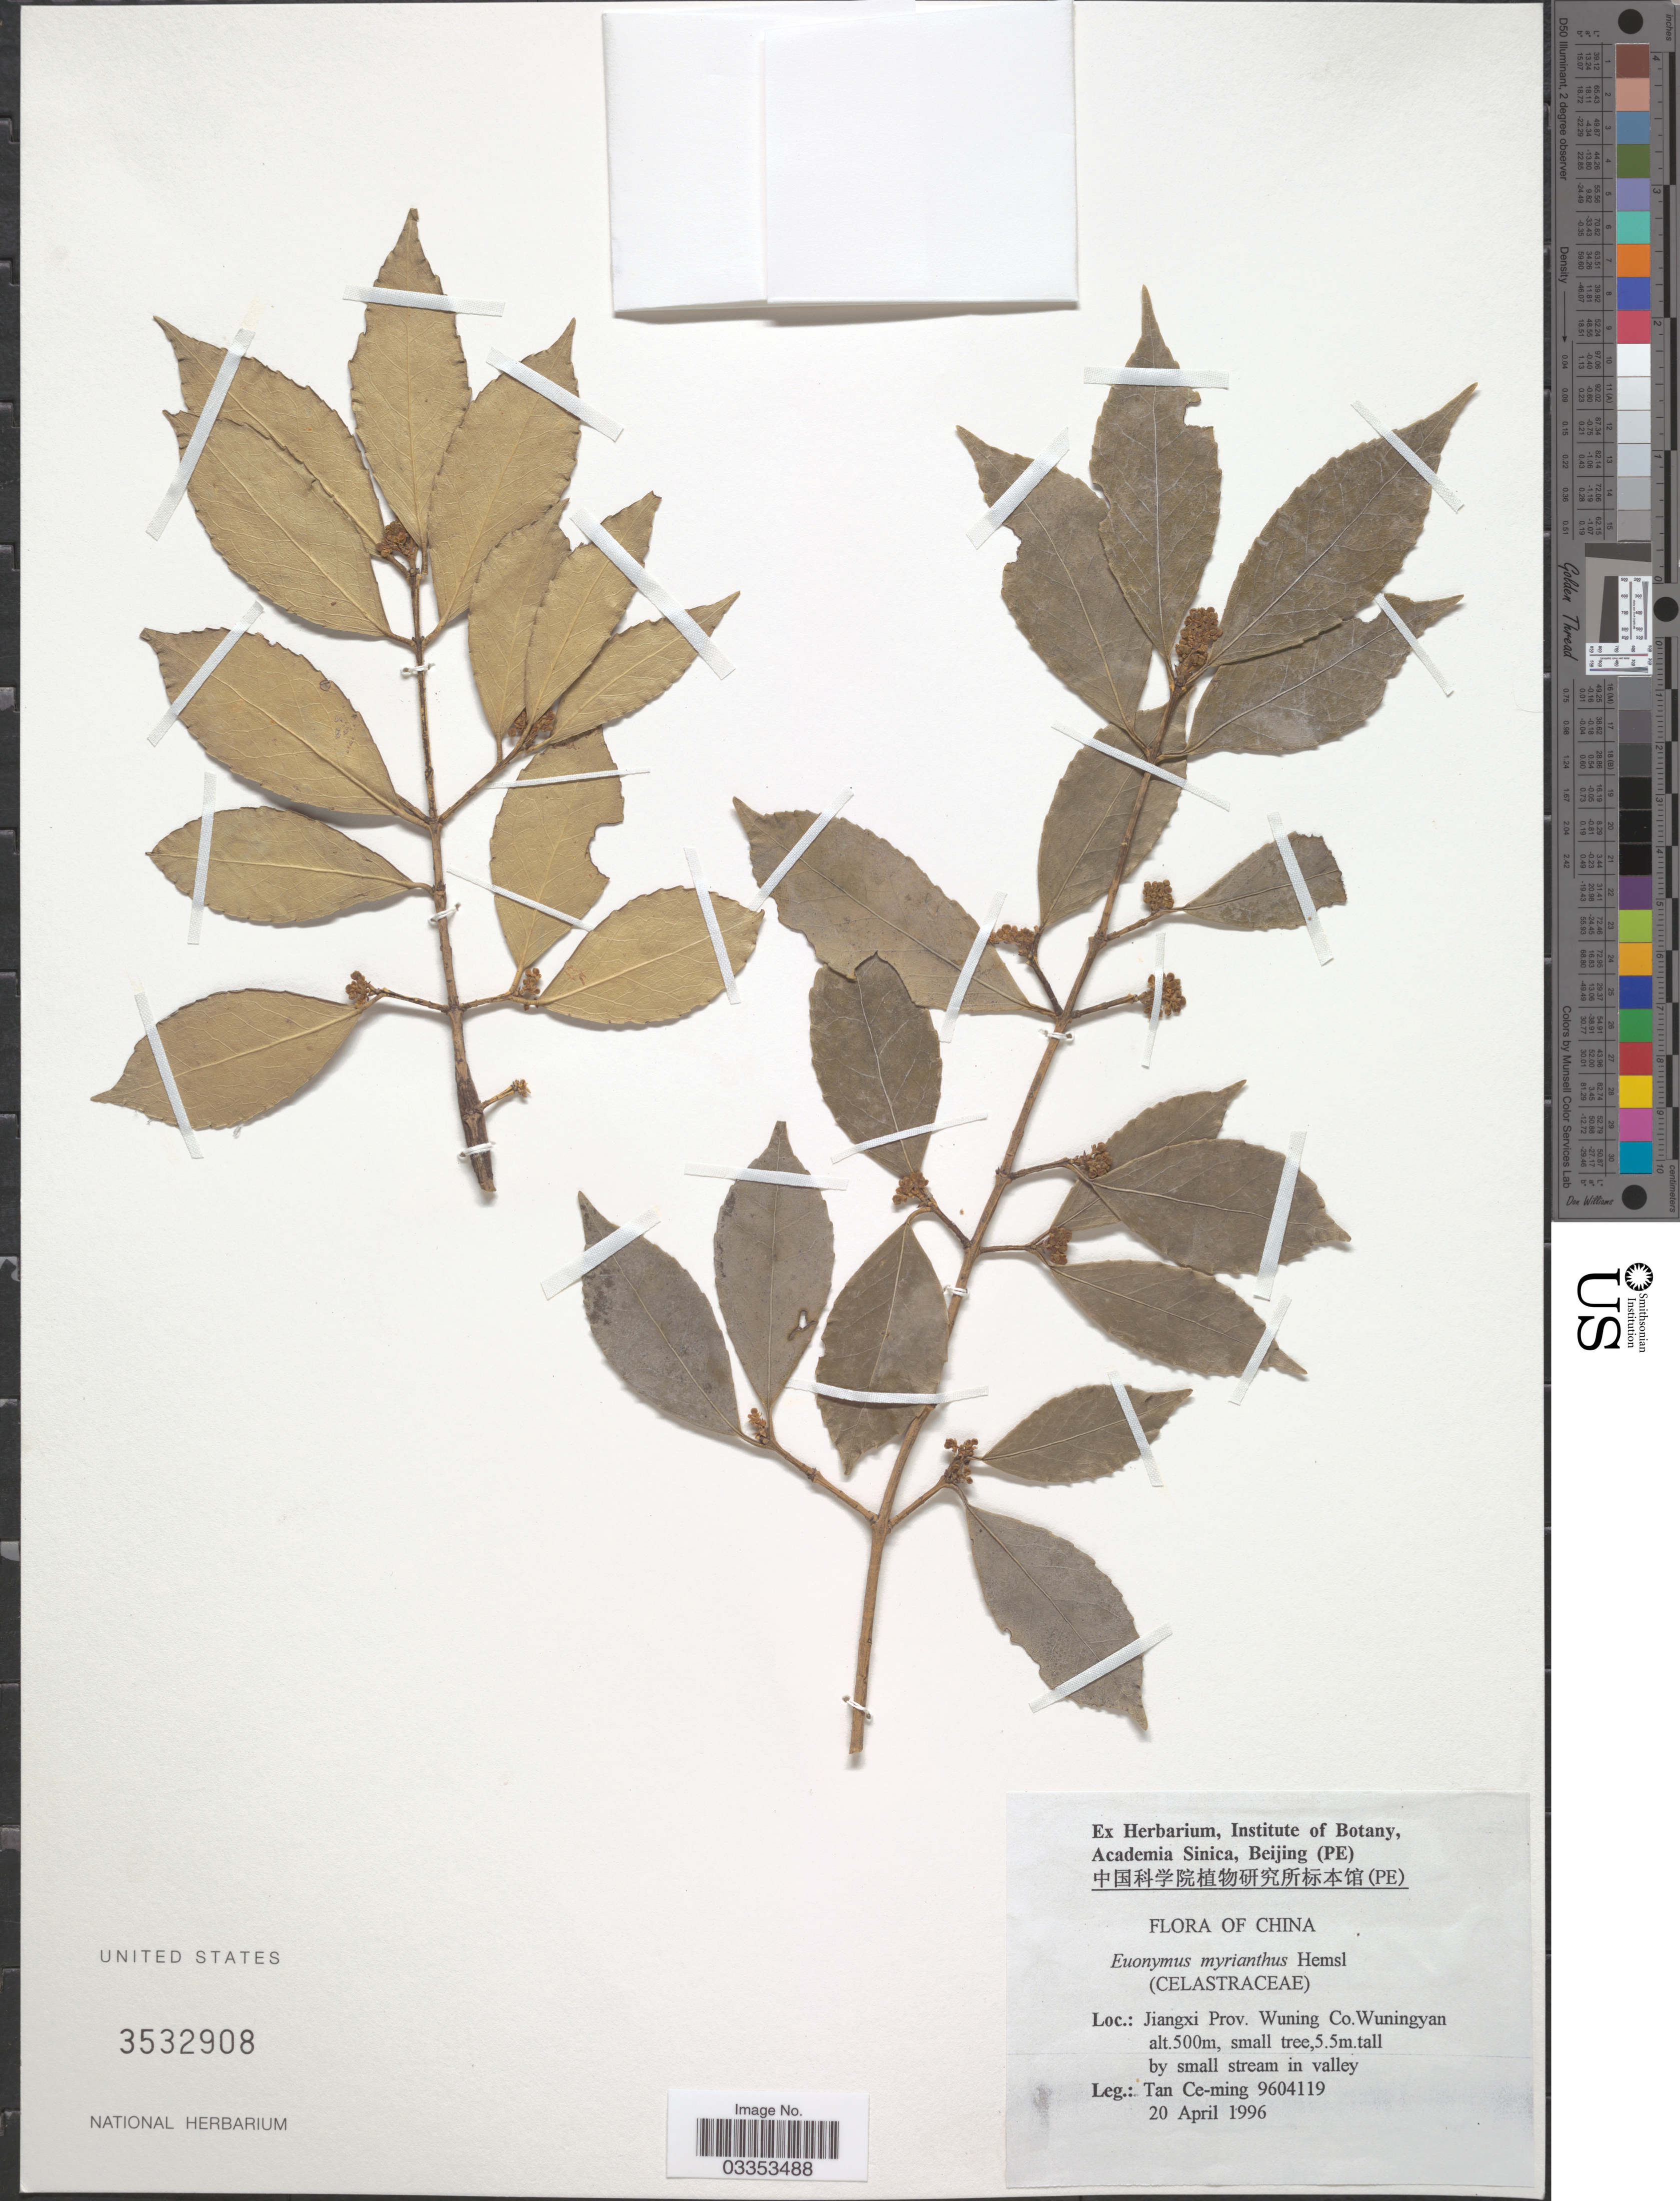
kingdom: Plantae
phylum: Tracheophyta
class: Magnoliopsida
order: Celastrales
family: Celastraceae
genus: Euonymus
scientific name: Euonymus myrianthus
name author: Hemsl.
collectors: Tan Ce-Ming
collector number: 9604119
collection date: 1996-04-20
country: China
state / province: Jiangxi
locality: Wuning Co. Wuningyan.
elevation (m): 500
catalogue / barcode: US 3532908